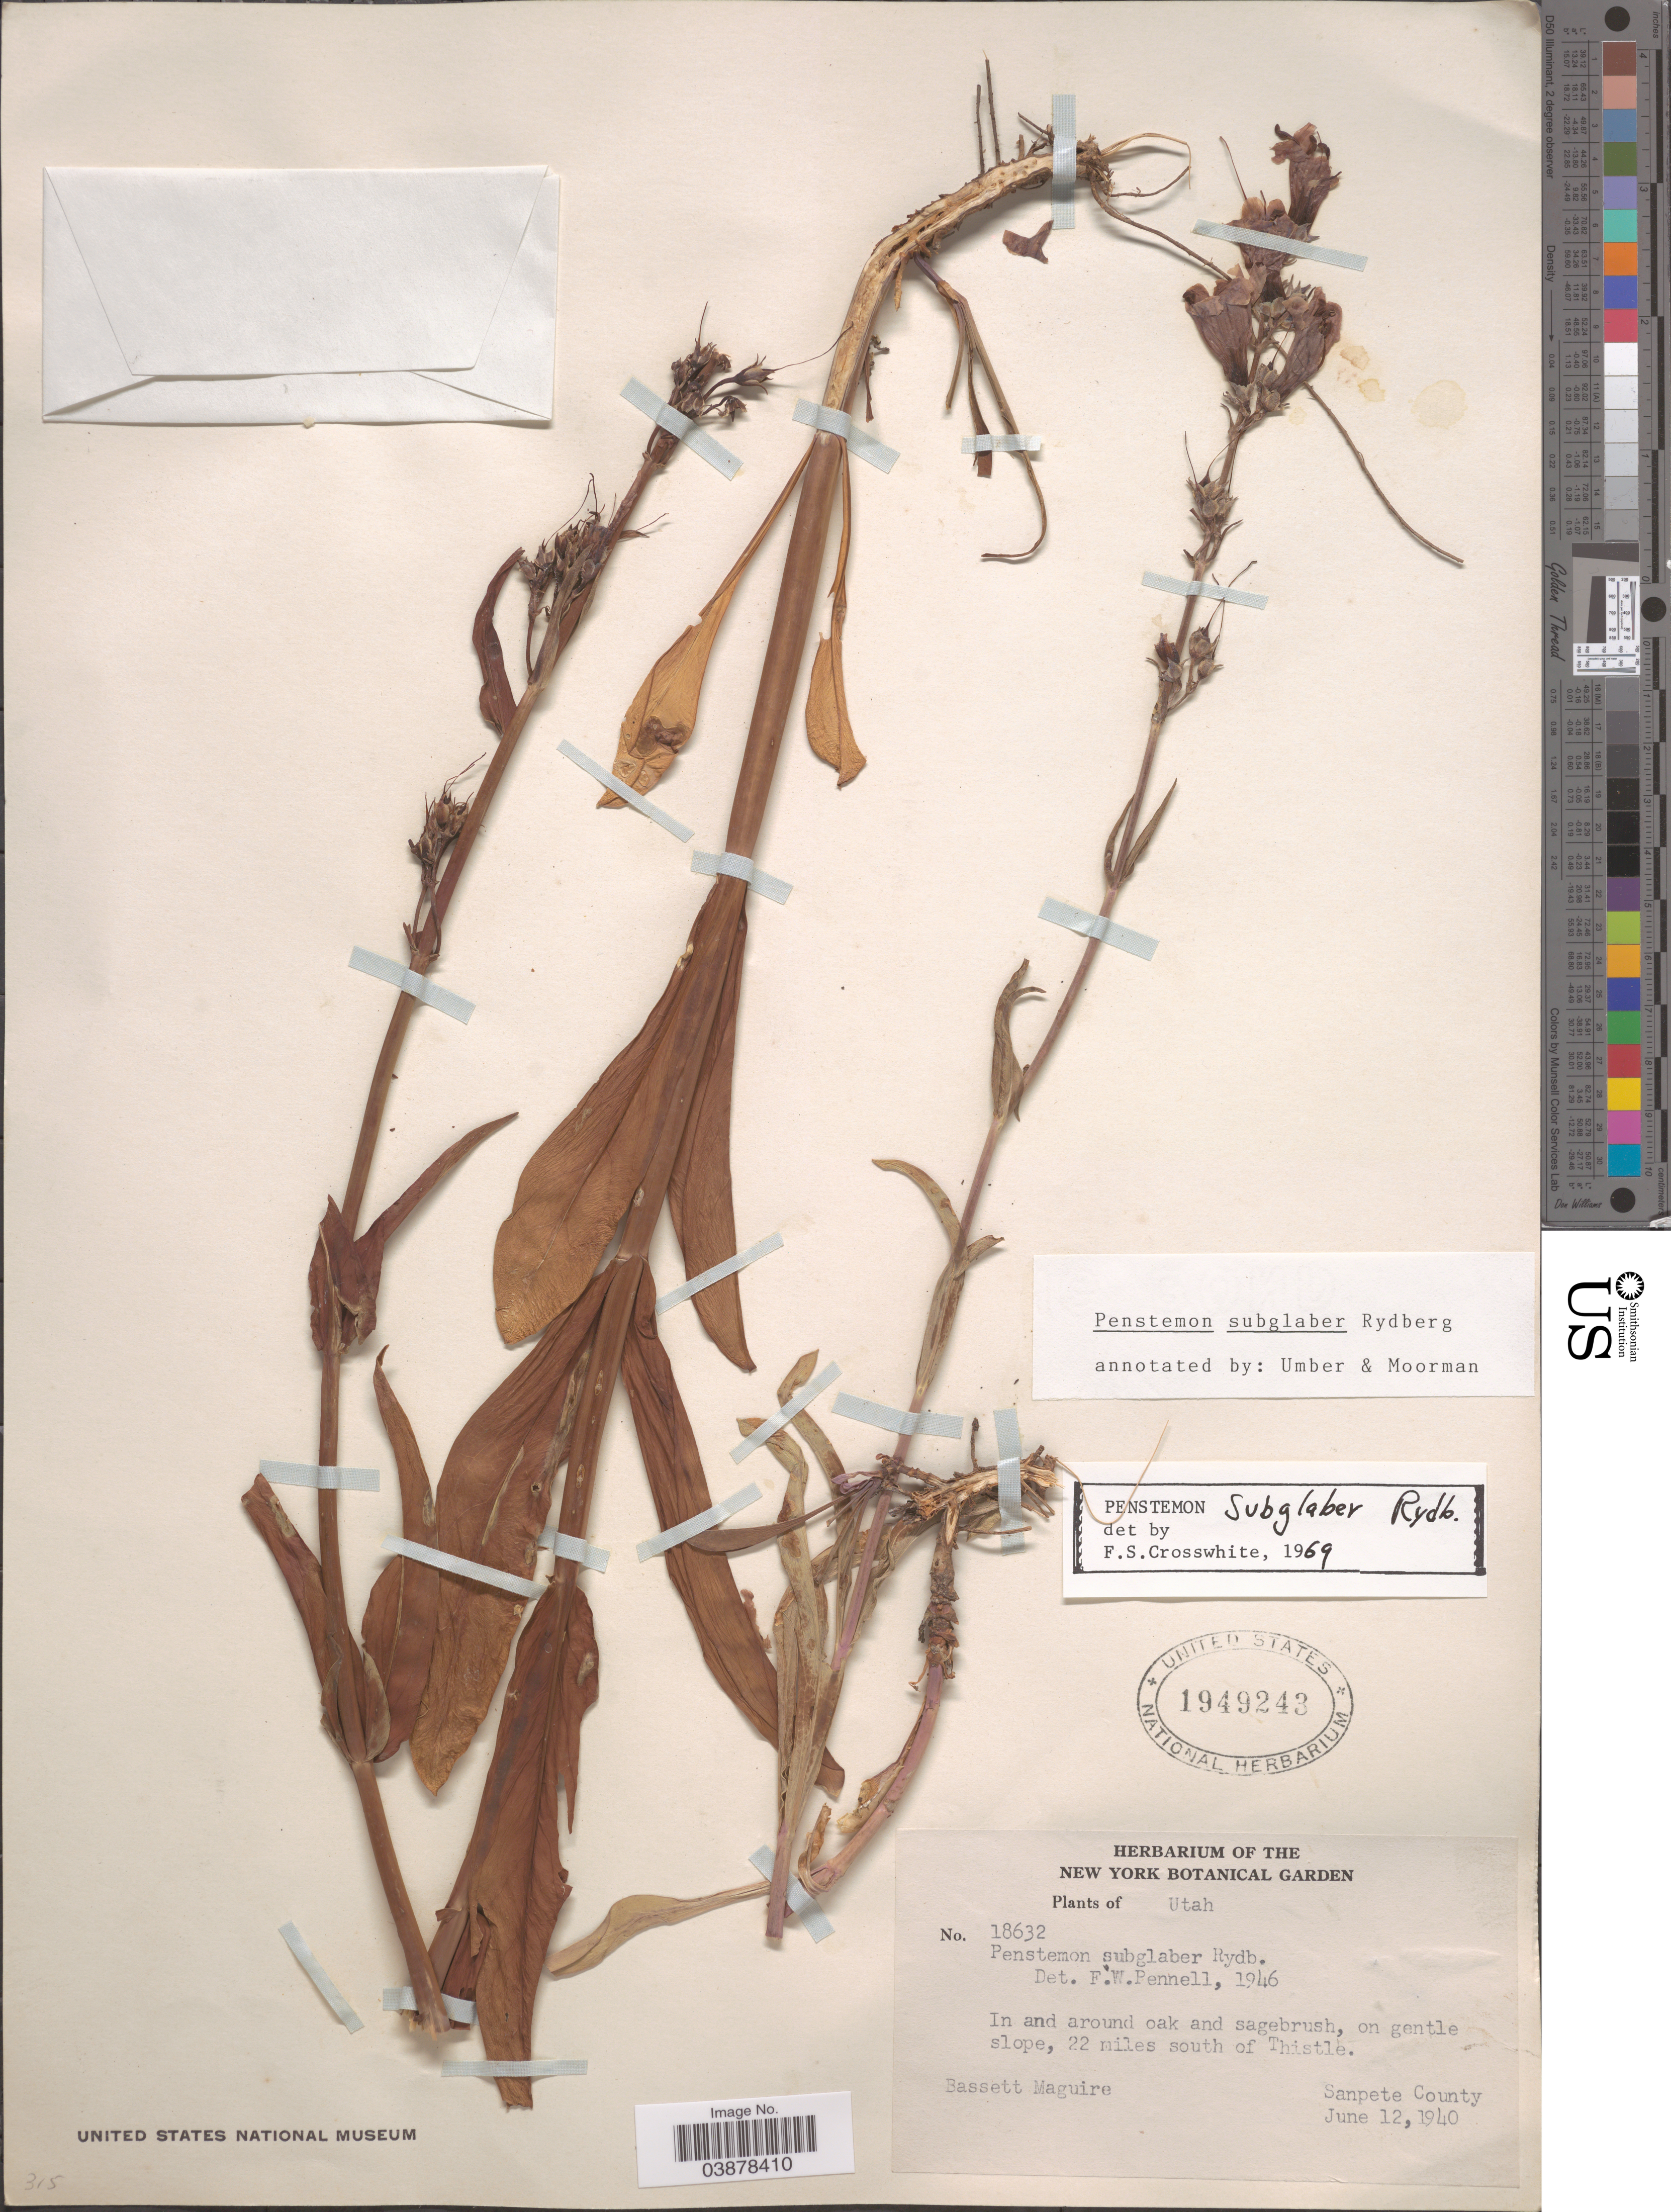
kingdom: Plantae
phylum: Tracheophyta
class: Magnoliopsida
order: Lamiales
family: Plantaginaceae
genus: Penstemon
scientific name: Penstemon subglaber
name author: Rydb.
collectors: B. Maguire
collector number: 18632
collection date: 1940-06-12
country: United States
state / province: Utah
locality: In and around oak and sagebrush, on gentle slope, 22 miles south of Thistle. Sanpete County.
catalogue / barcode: US 1949243